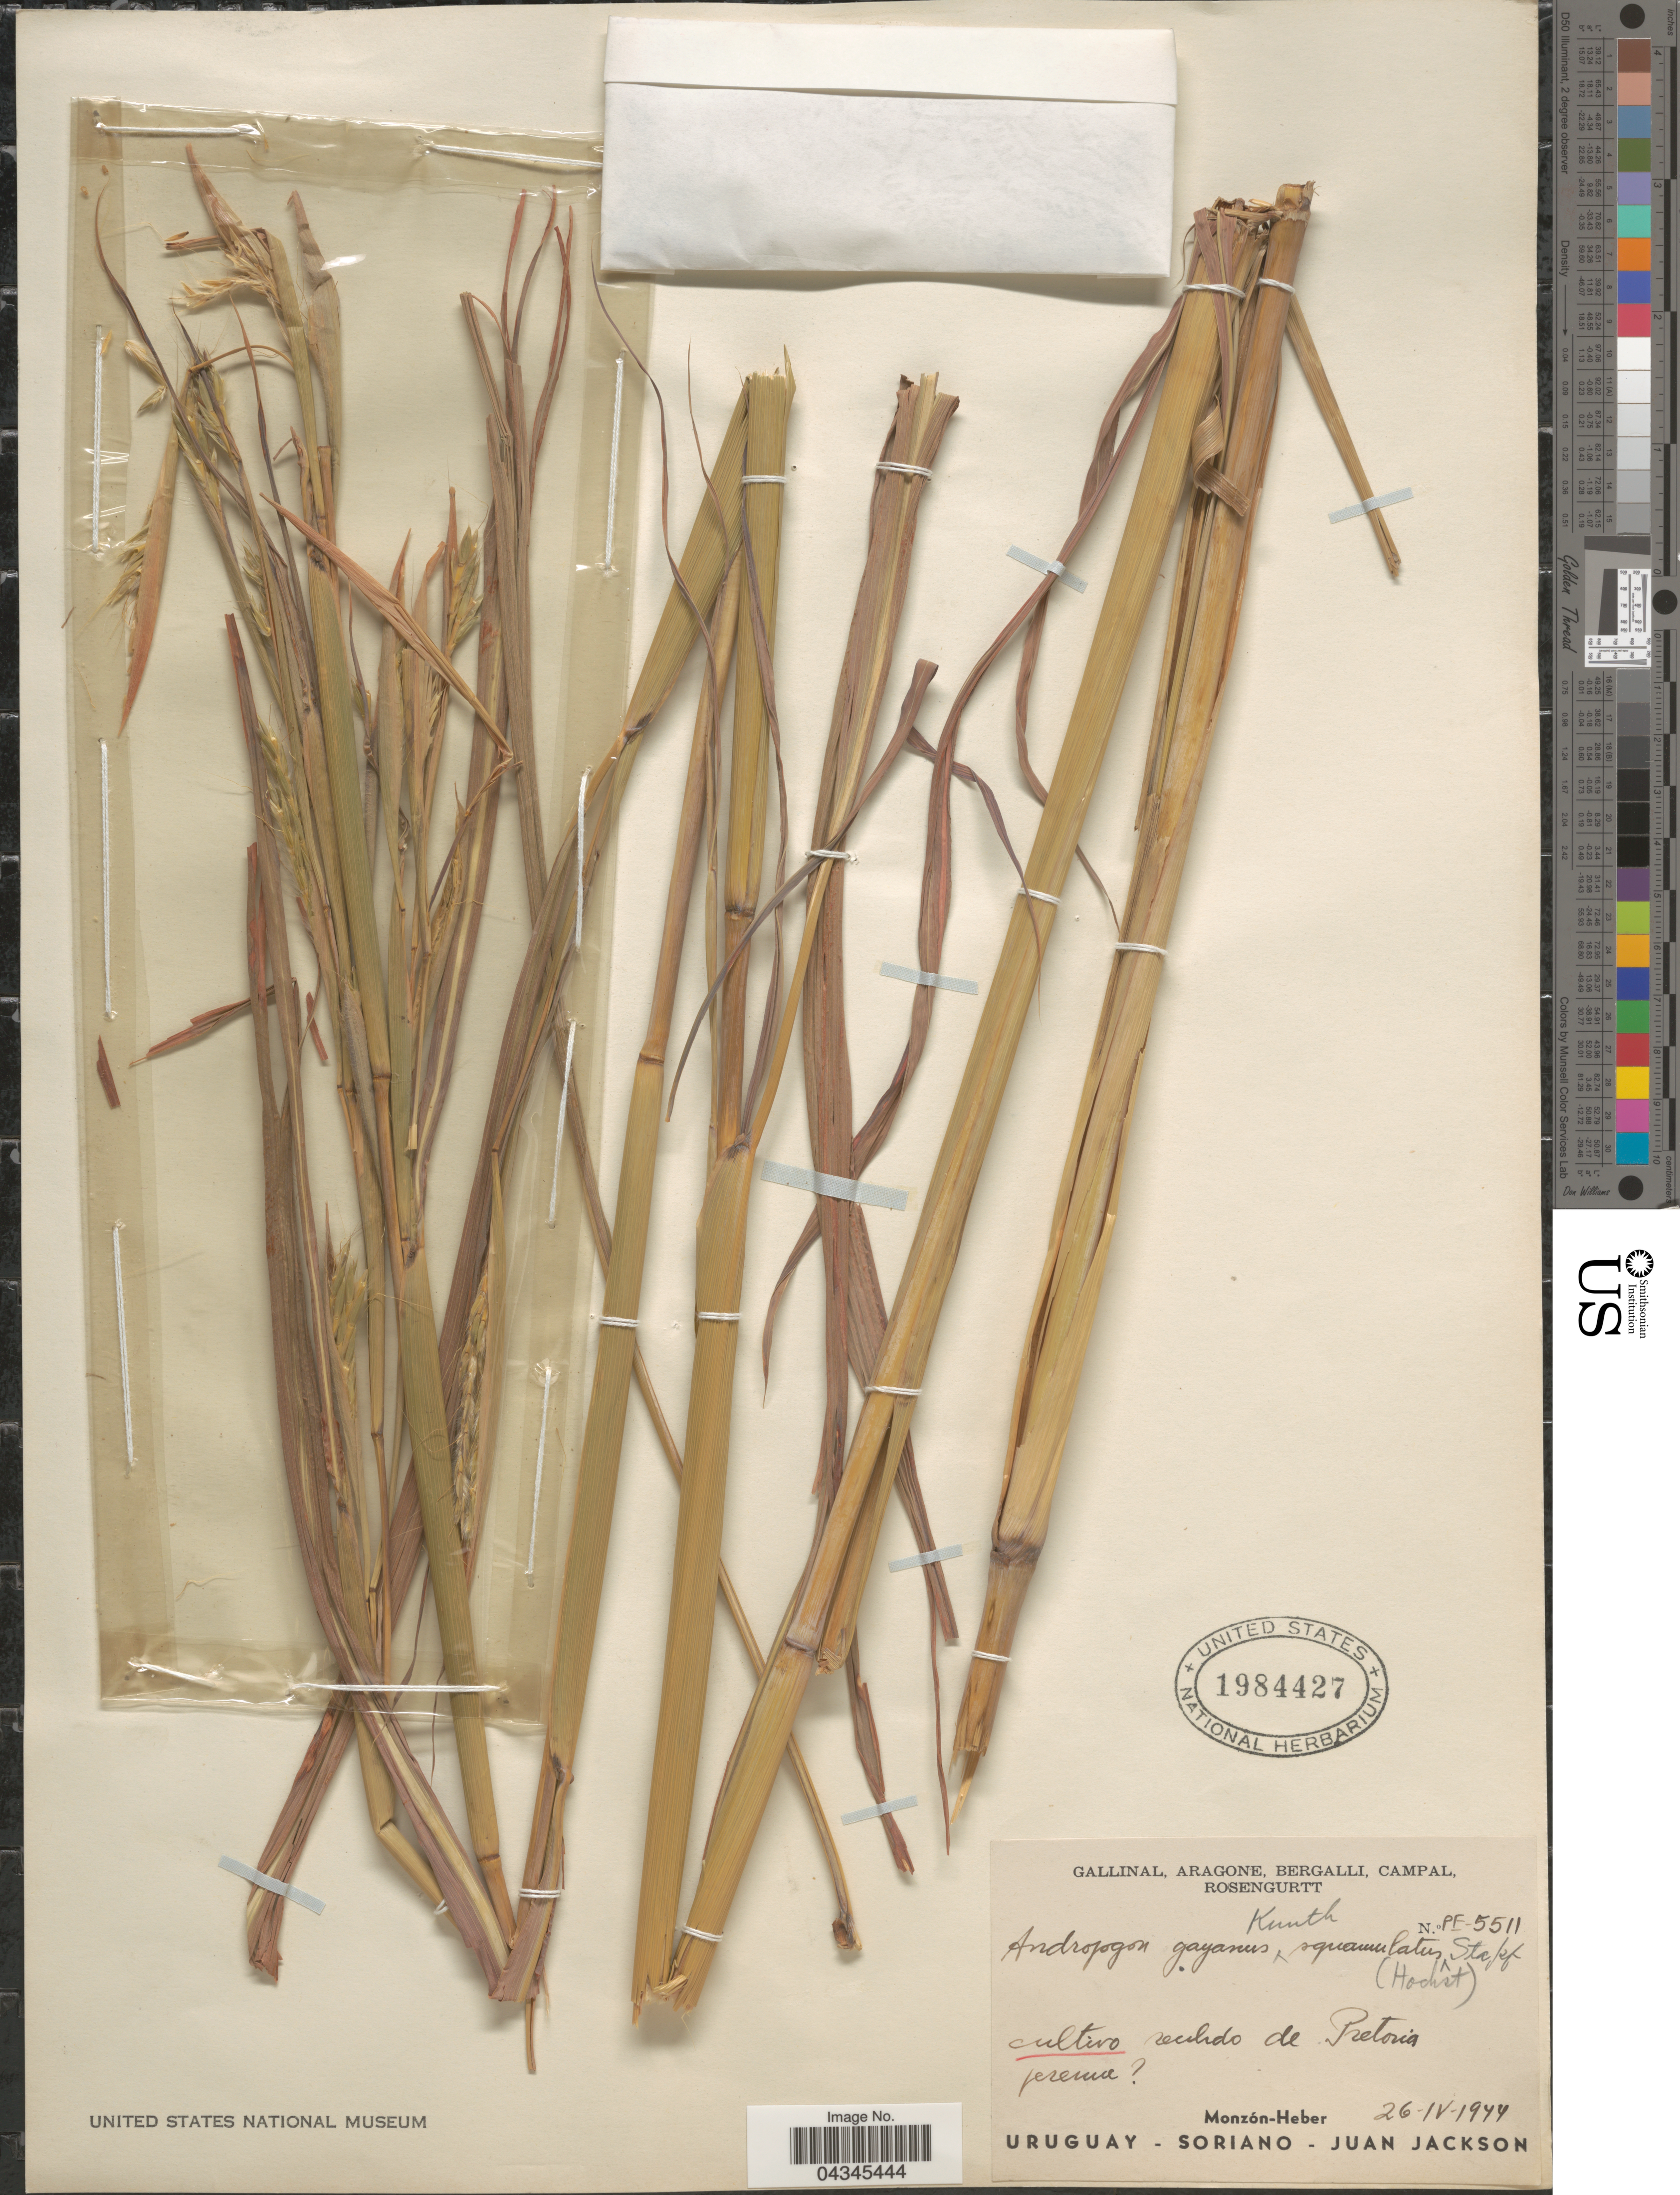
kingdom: Plantae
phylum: Tracheophyta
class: Liliopsida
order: Poales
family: Poaceae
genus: Andropogon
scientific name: Andropogon gayanus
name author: Kunth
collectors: -. Gallinal, -- Aragone, -- Bergalli, -- Campal & Rosengurtt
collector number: PE-5511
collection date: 1944-04-26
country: Uruguay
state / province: Soriano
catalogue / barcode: US 1984427